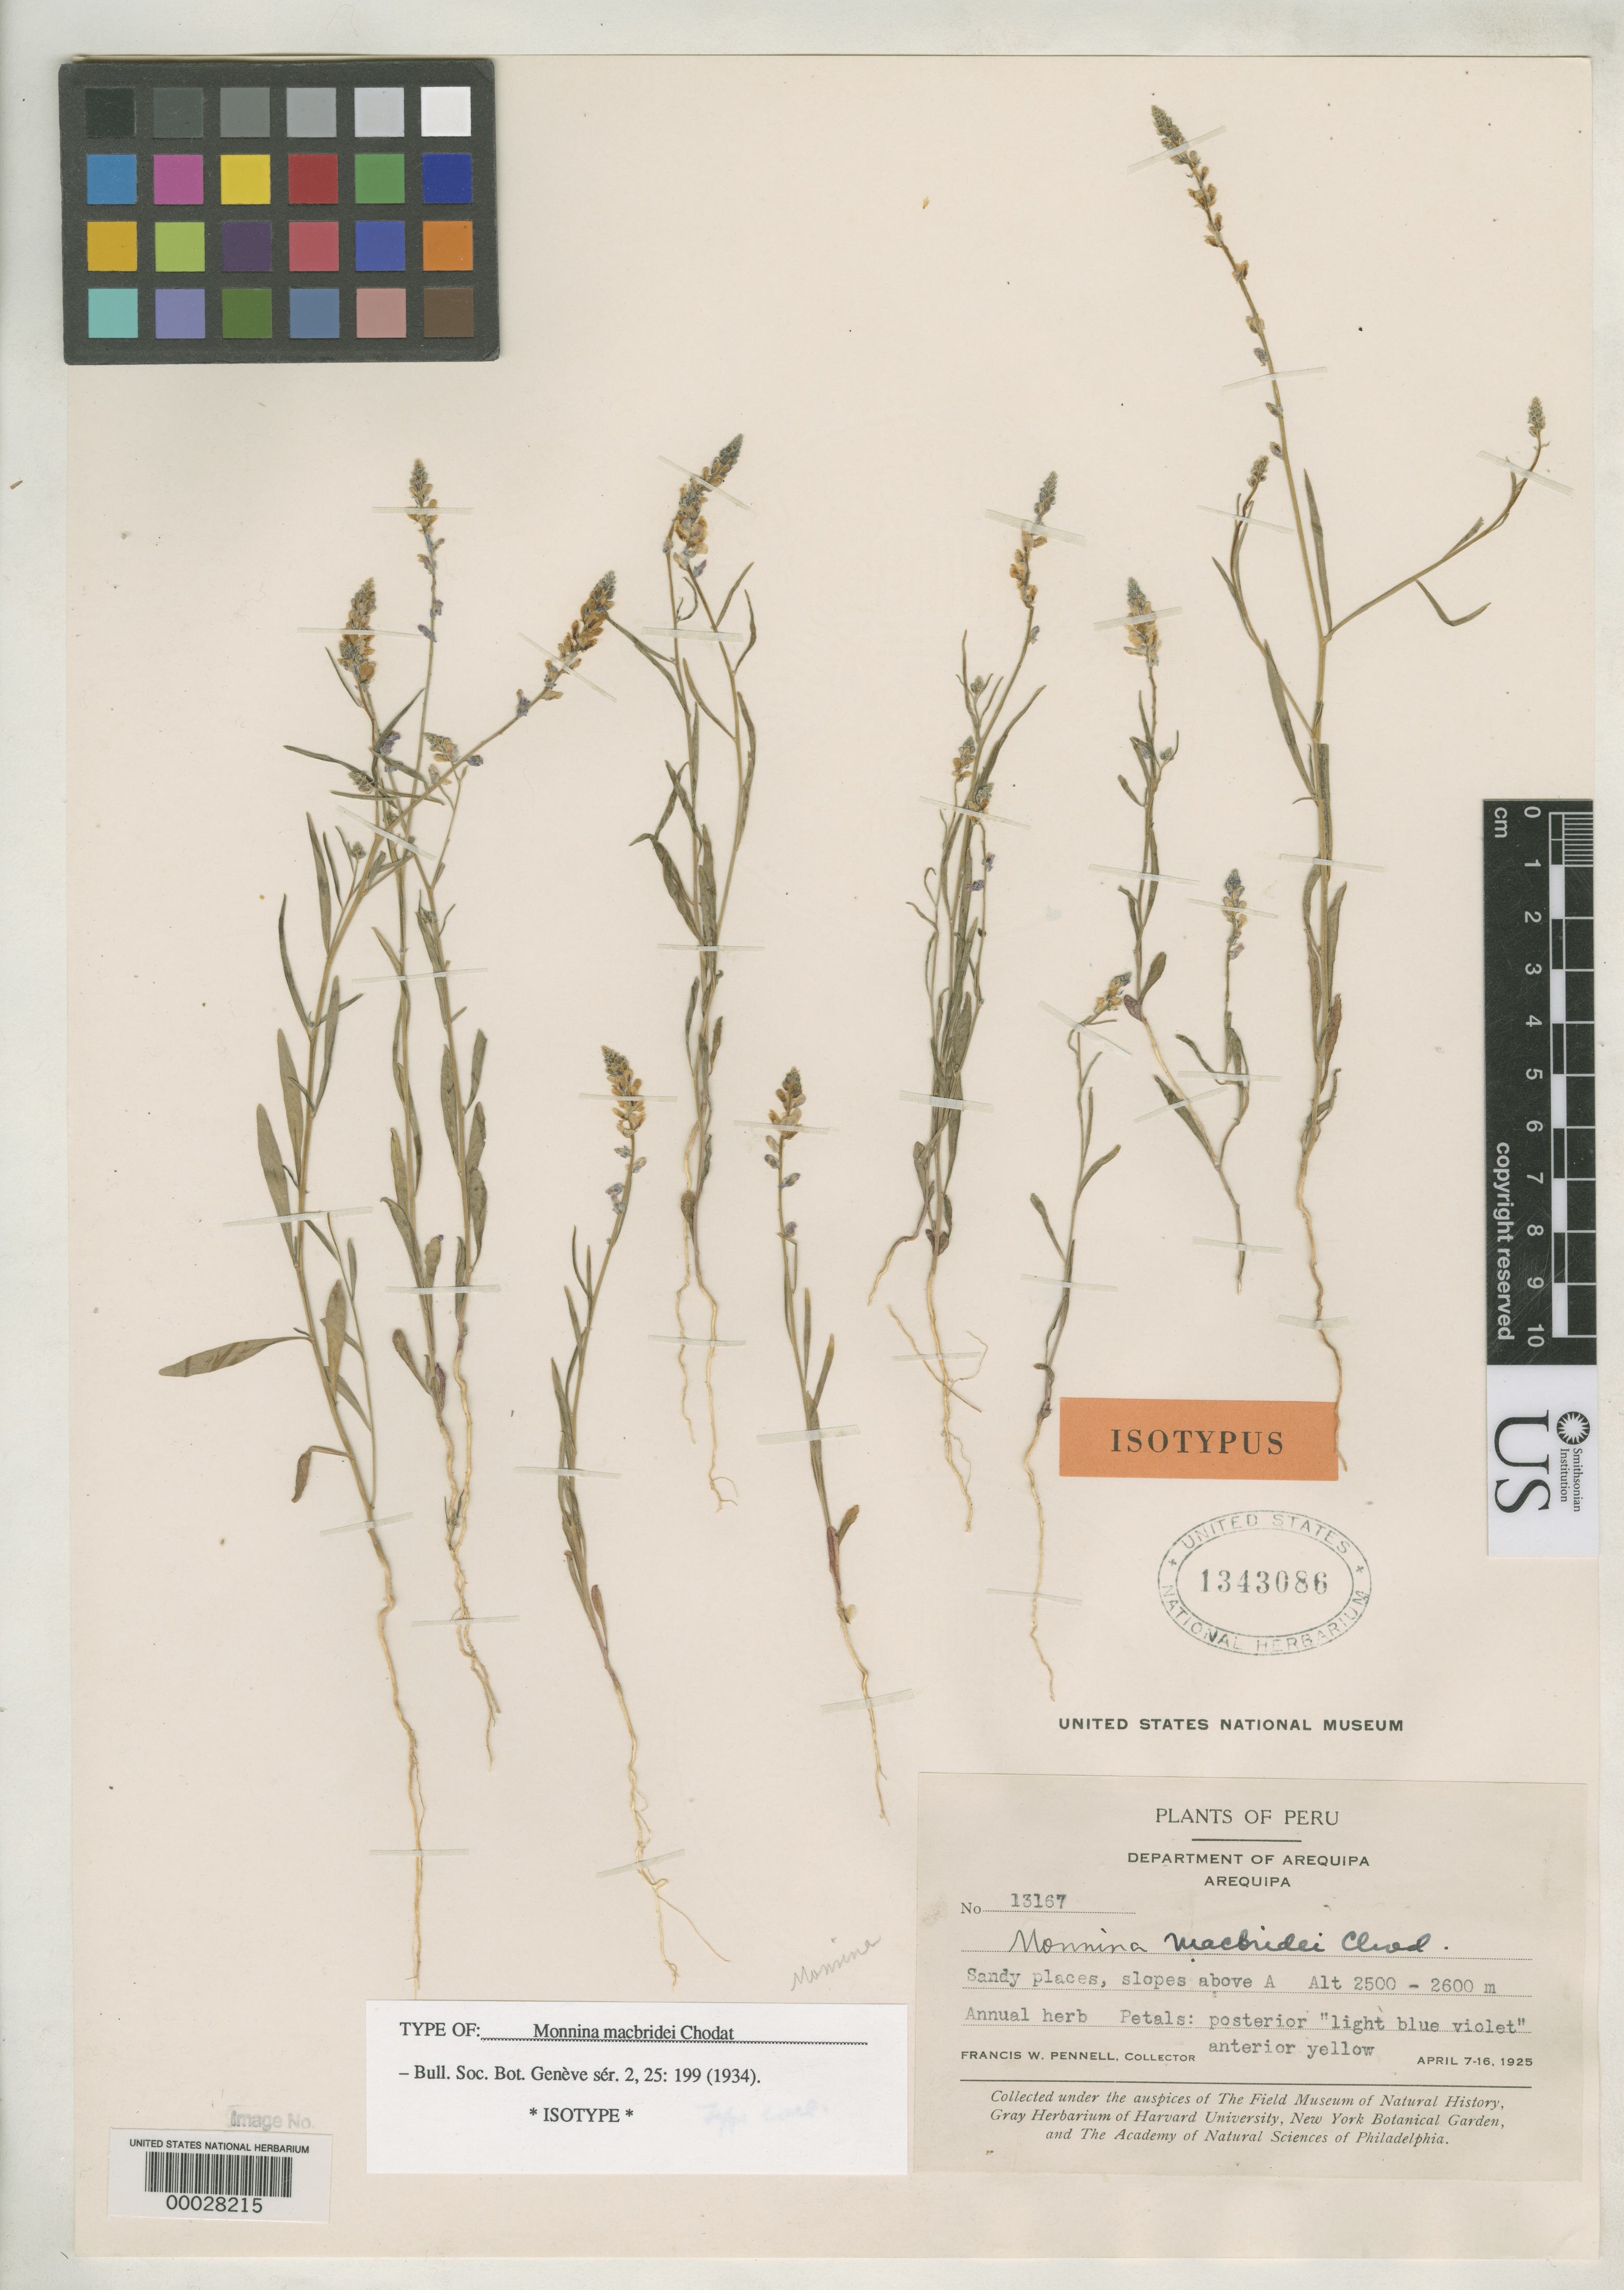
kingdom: Plantae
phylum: Tracheophyta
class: Magnoliopsida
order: Fabales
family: Polygalaceae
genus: Monnina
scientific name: Monnina macbridei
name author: Chodat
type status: Isolectotype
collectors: F. W. Pennell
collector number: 13167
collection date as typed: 07 Apr 1925 to 16 Apr 1925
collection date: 1925-04-07/1925-04-16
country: Peru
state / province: Arequipa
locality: Arequipa.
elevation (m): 2500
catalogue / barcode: US 1343086